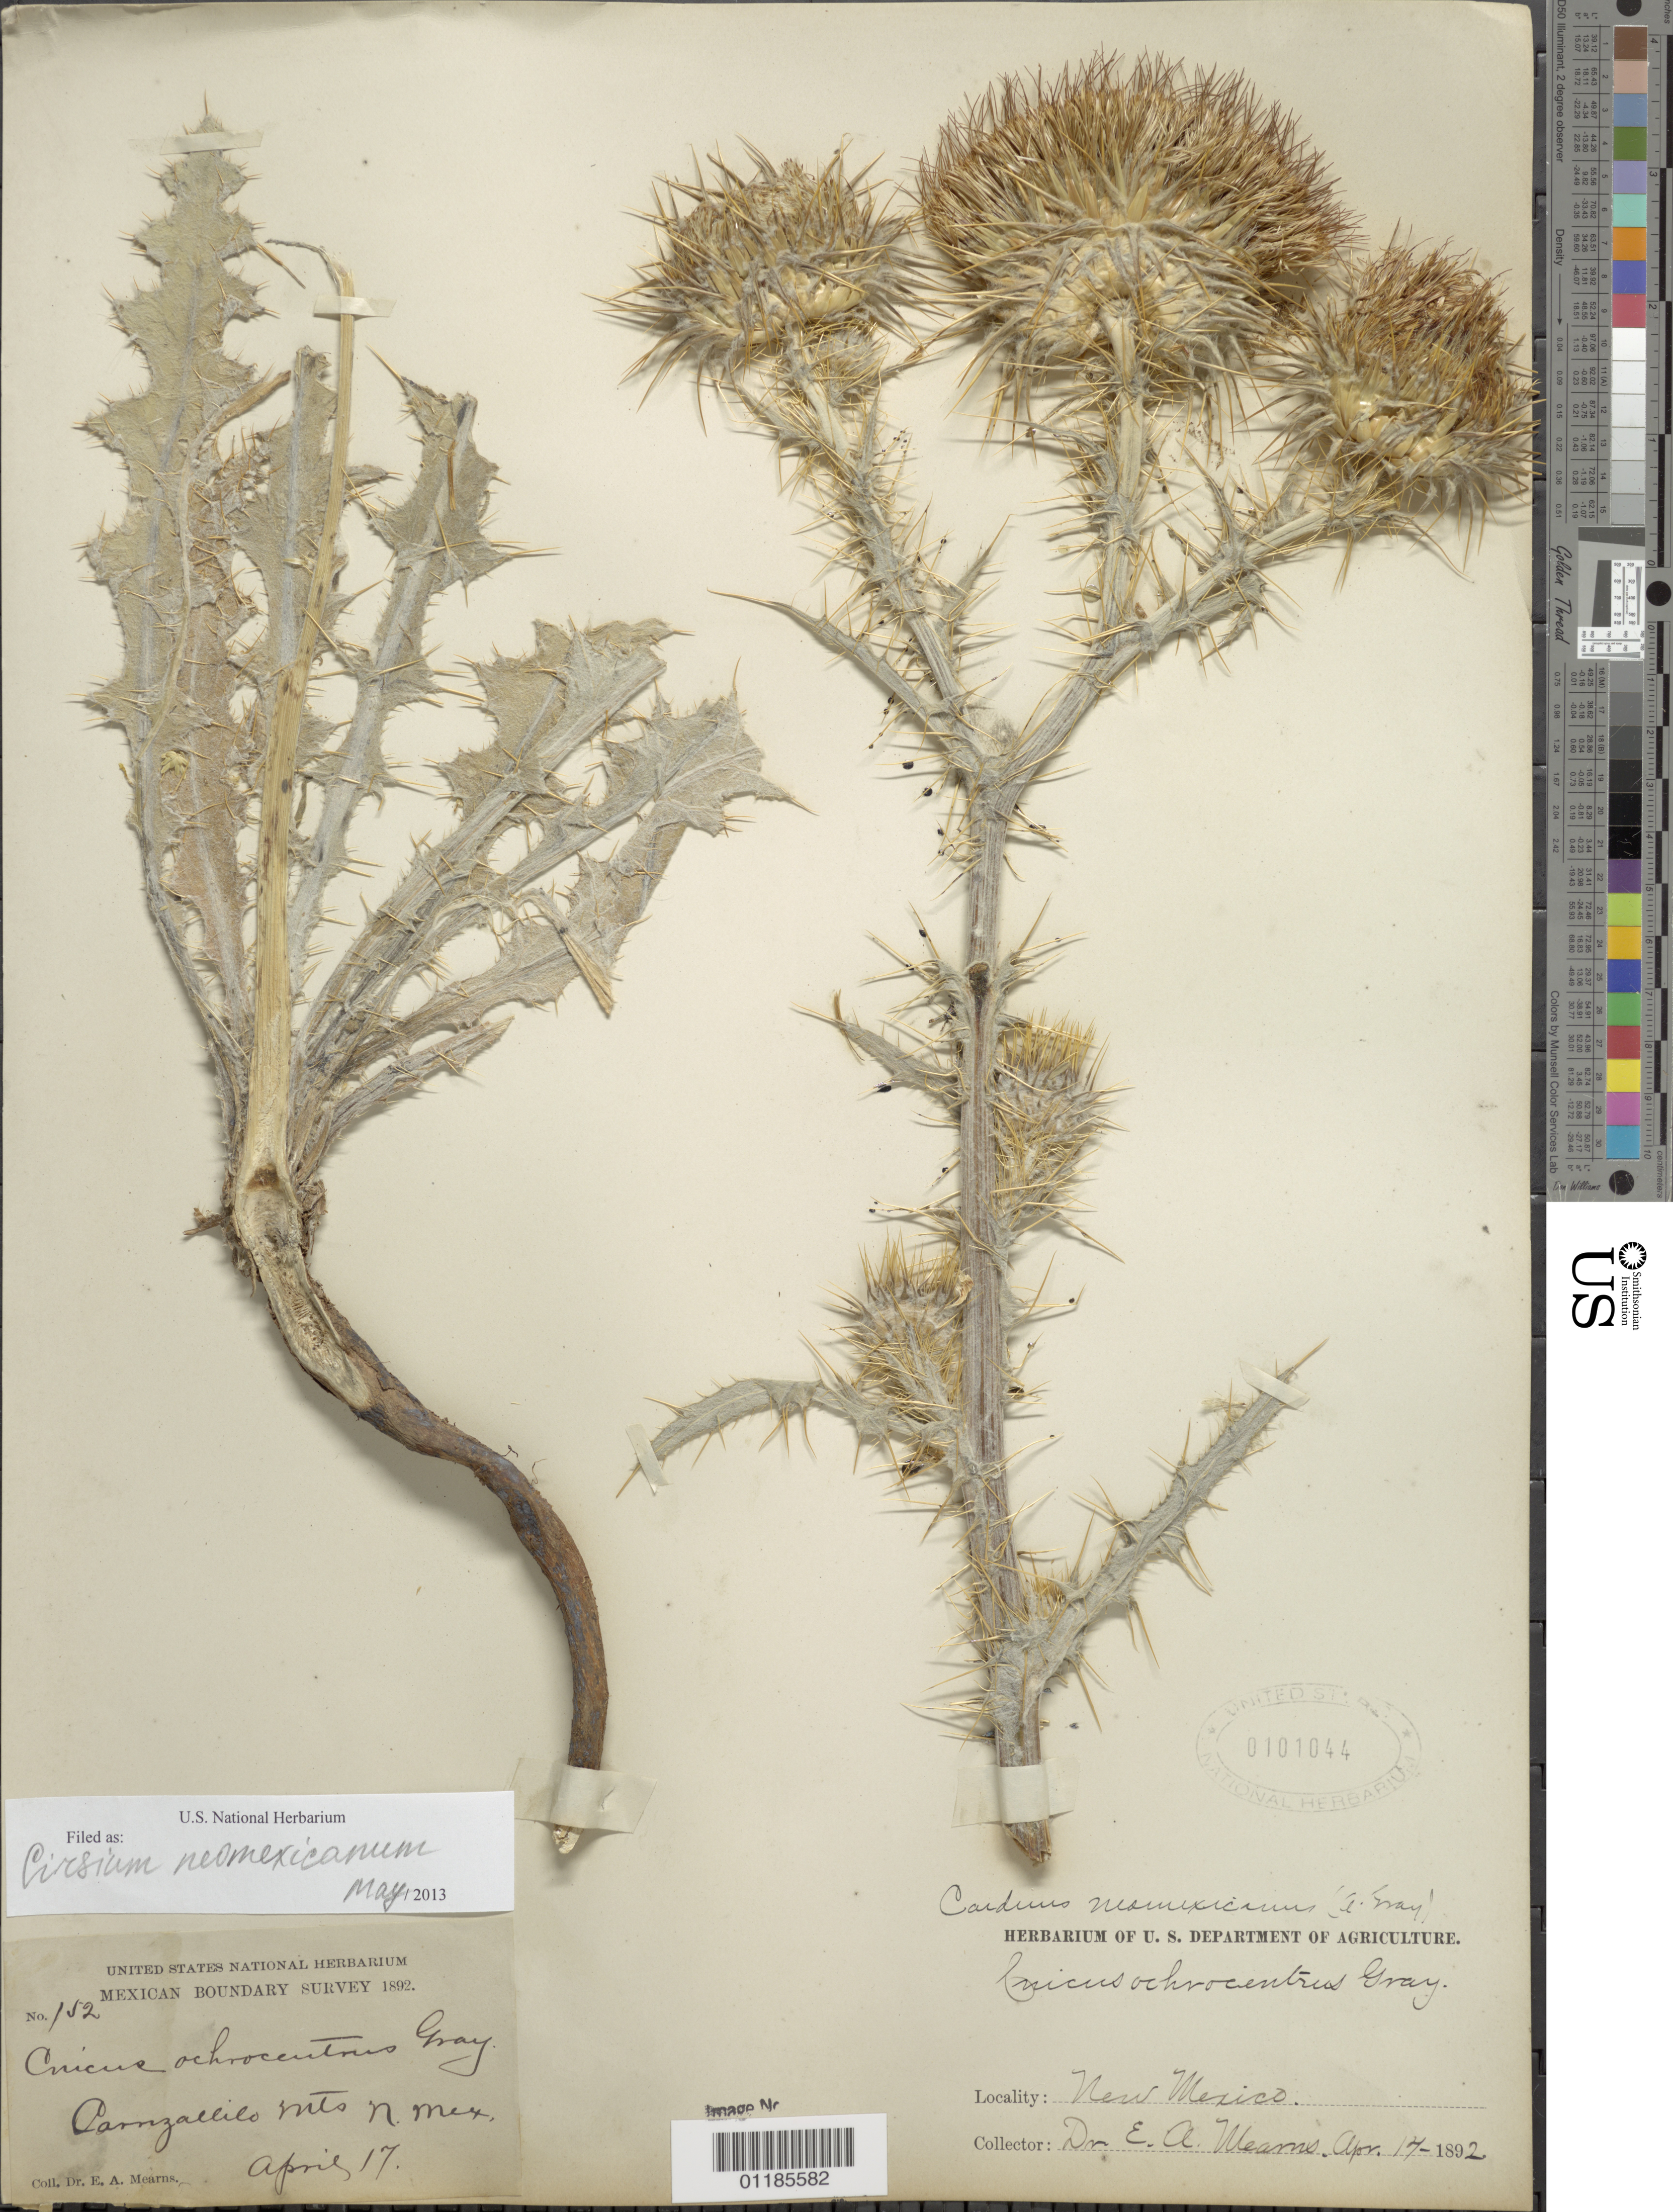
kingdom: Plantae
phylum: Tracheophyta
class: Magnoliopsida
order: Asterales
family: Asteraceae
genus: Cirsium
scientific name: Cirsium neomexicanum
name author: A. Gray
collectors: E. A. Mearns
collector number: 152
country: United States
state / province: New Mexico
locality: Carrizalillo (Carriallilo) Mts.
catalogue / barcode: US 101044